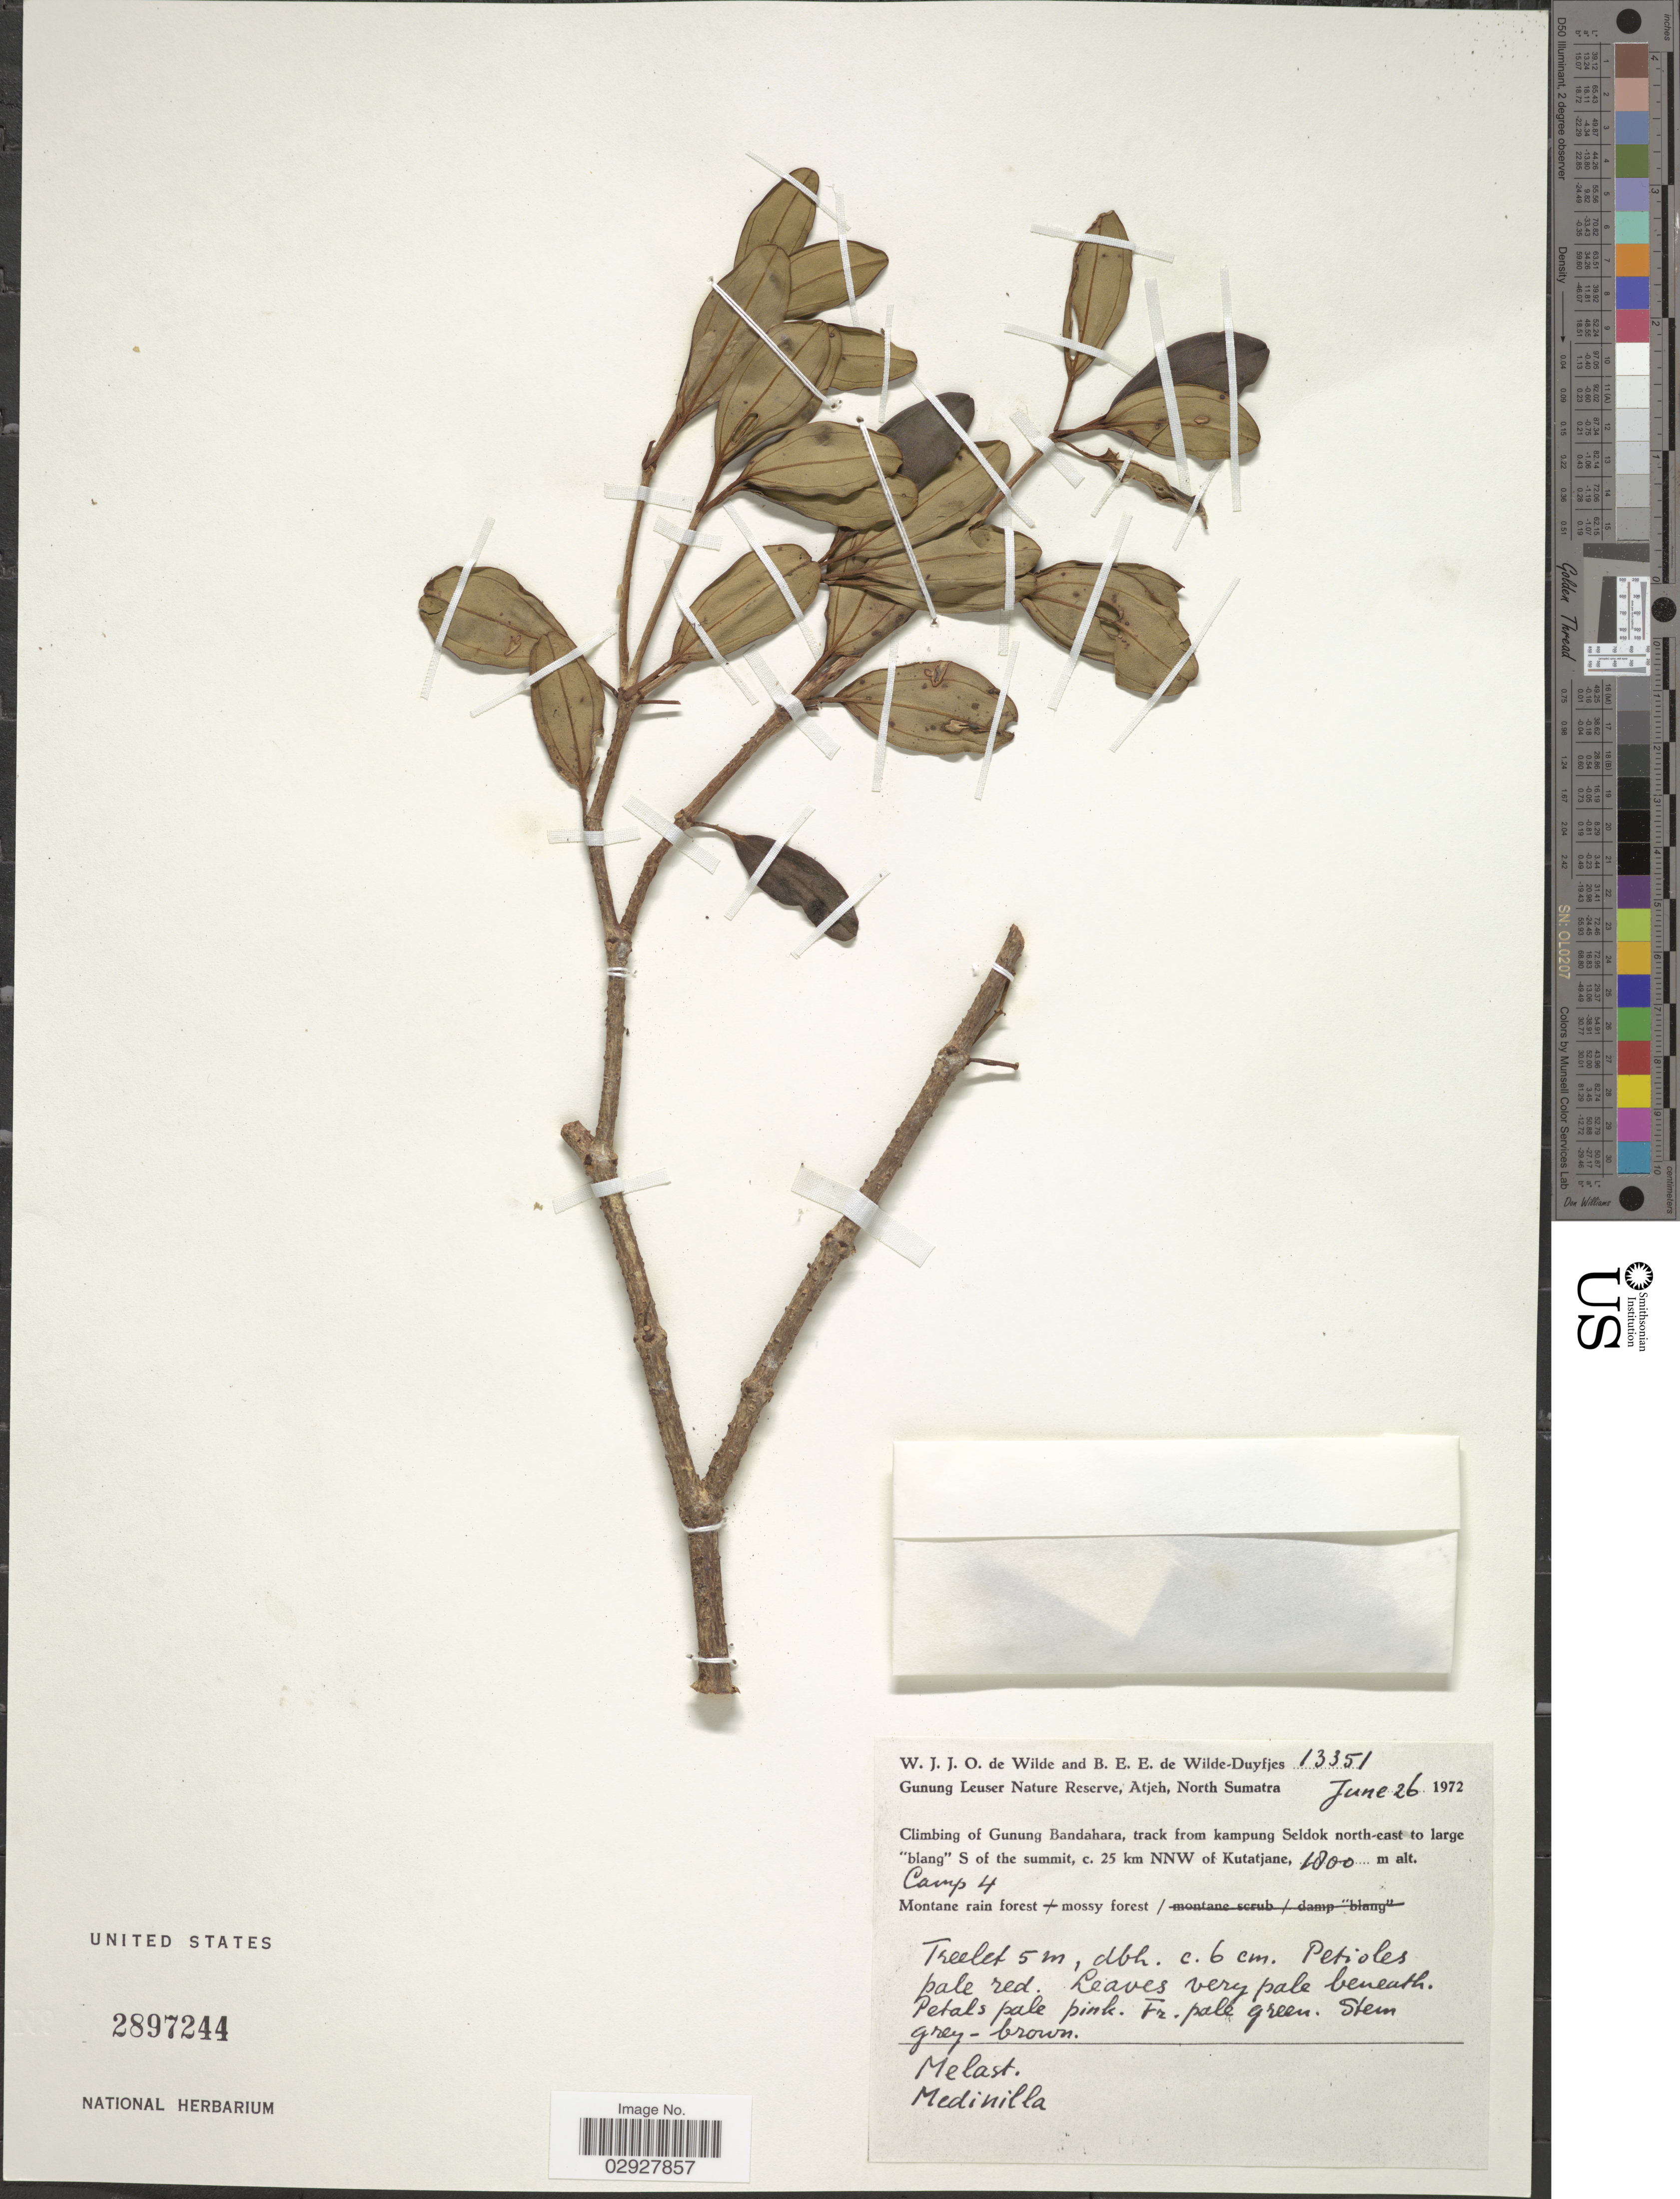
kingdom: Plantae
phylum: Tracheophyta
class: Magnoliopsida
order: Myrtales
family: Melastomataceae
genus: Medinilla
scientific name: Medinilla sp.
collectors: W. J. de Wilde & B. E. de Wilde-Duyfjes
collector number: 13351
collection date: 1972-06-26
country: Indonesia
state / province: Sumatra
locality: Gunung Leuser Nature Reserve, Atjeh, North Sumatra, Climbing of Gunung Bandahara, track from kampung Seldok north-east to large "blang" S of the summit, c. 25 km NNW of Kutatjane, Camp 4.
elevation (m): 1800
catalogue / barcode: US 2897244